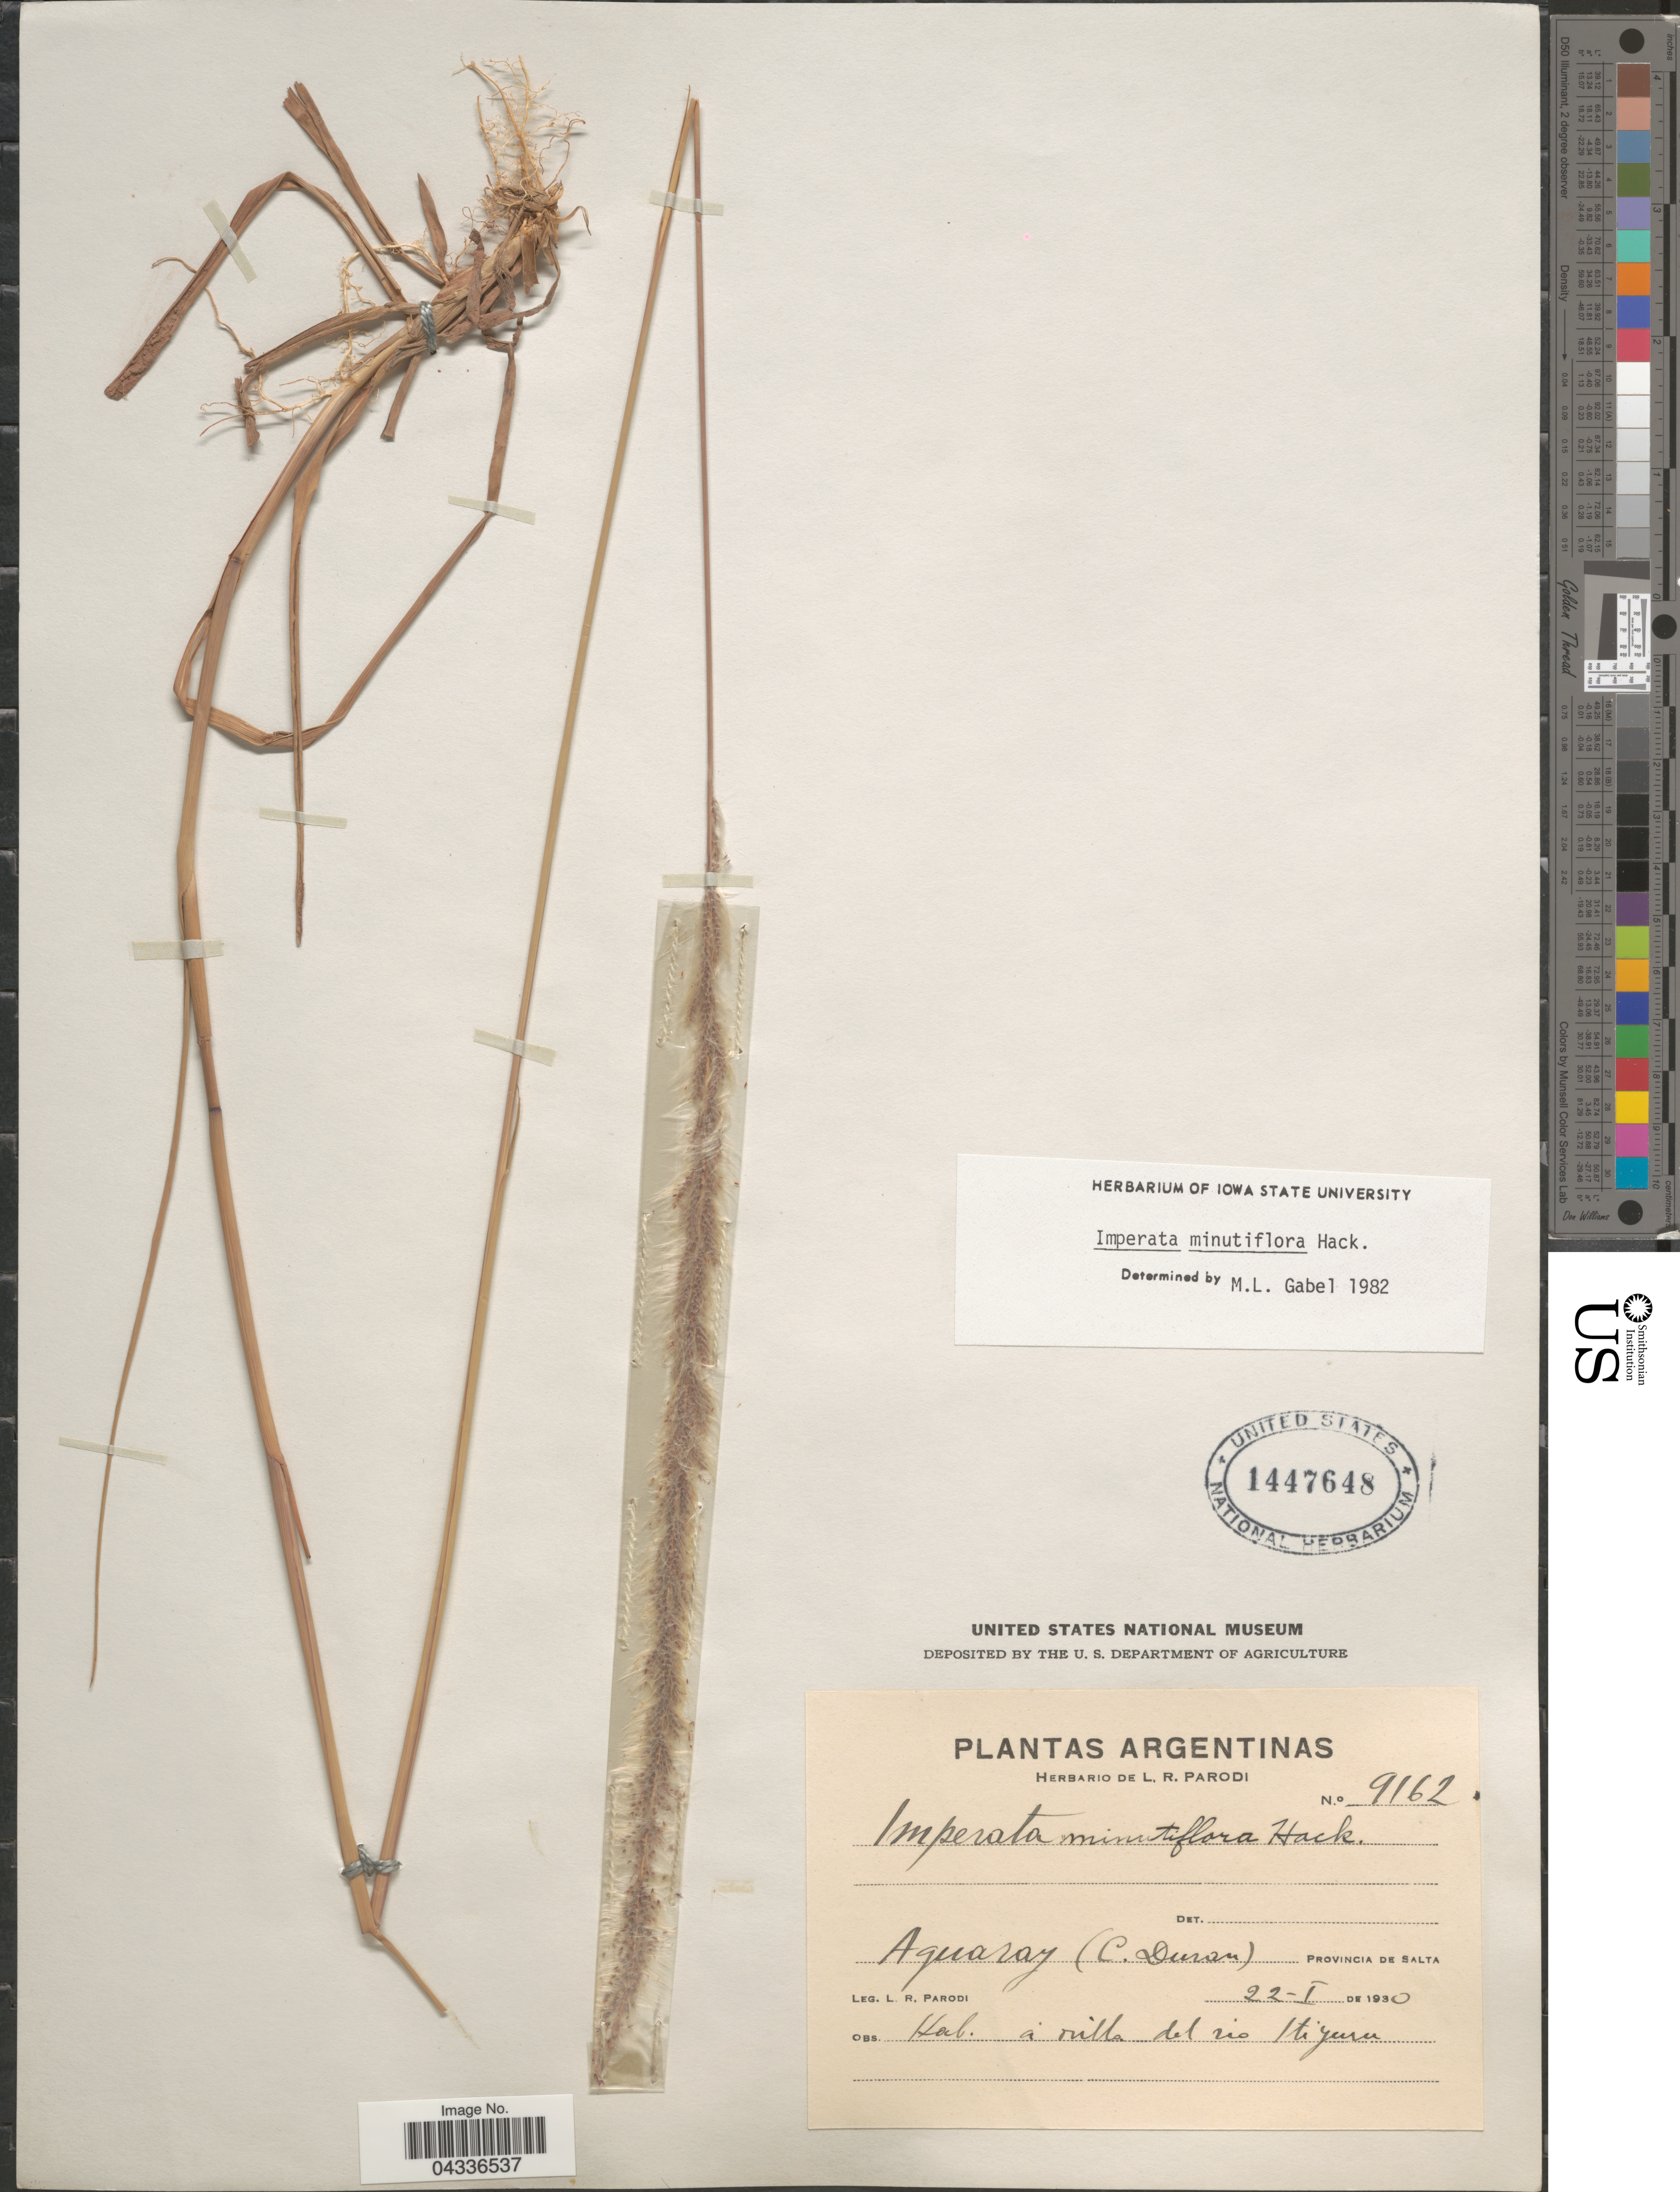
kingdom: Plantae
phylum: Tracheophyta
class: Liliopsida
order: Poales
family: Poaceae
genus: Imperata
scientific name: Imperata minutiflora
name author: Hack.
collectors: L. R. Parodi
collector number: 9162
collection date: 1930-01-22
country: Argentina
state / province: Salta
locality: Aquaray (C. Duran).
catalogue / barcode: US 1447648